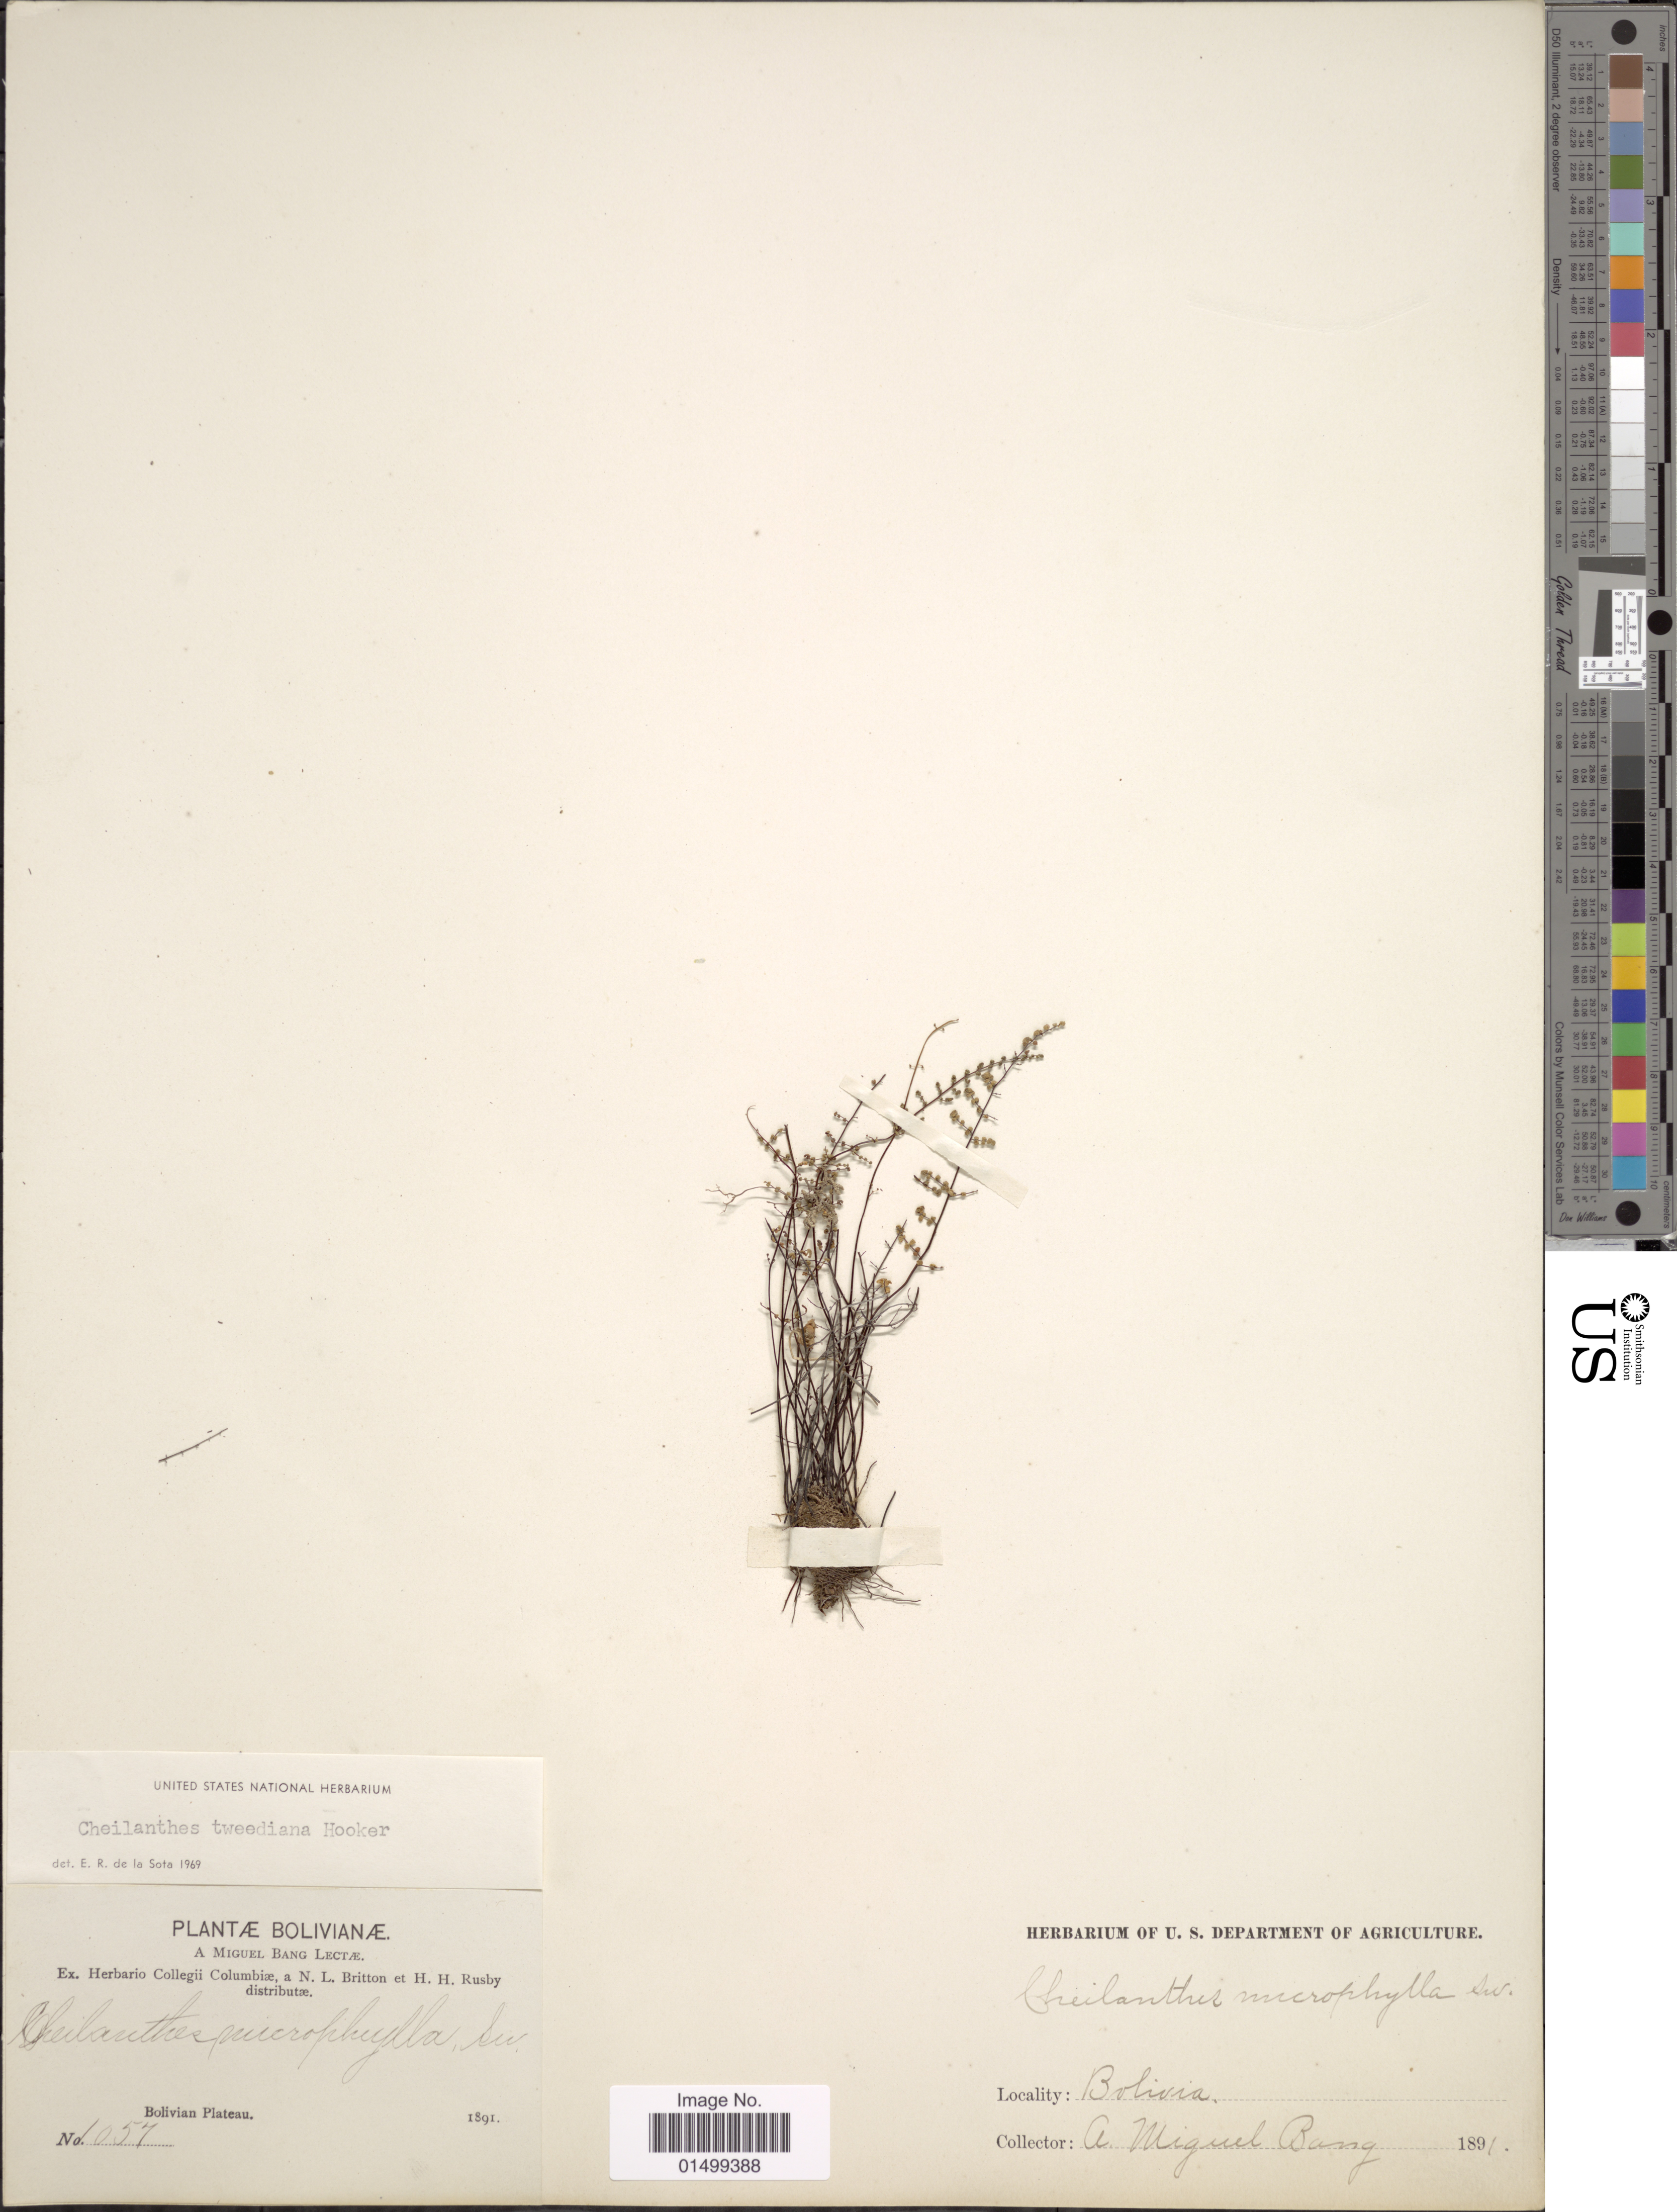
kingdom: Plantae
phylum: Tracheophyta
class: Polypodiopsida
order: Polypodiales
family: Pteridaceae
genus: Cheilanthes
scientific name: Cheilanthes tweediana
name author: Hook.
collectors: M. Bang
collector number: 1057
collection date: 1891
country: Bolivia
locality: Bolivian Plateau.